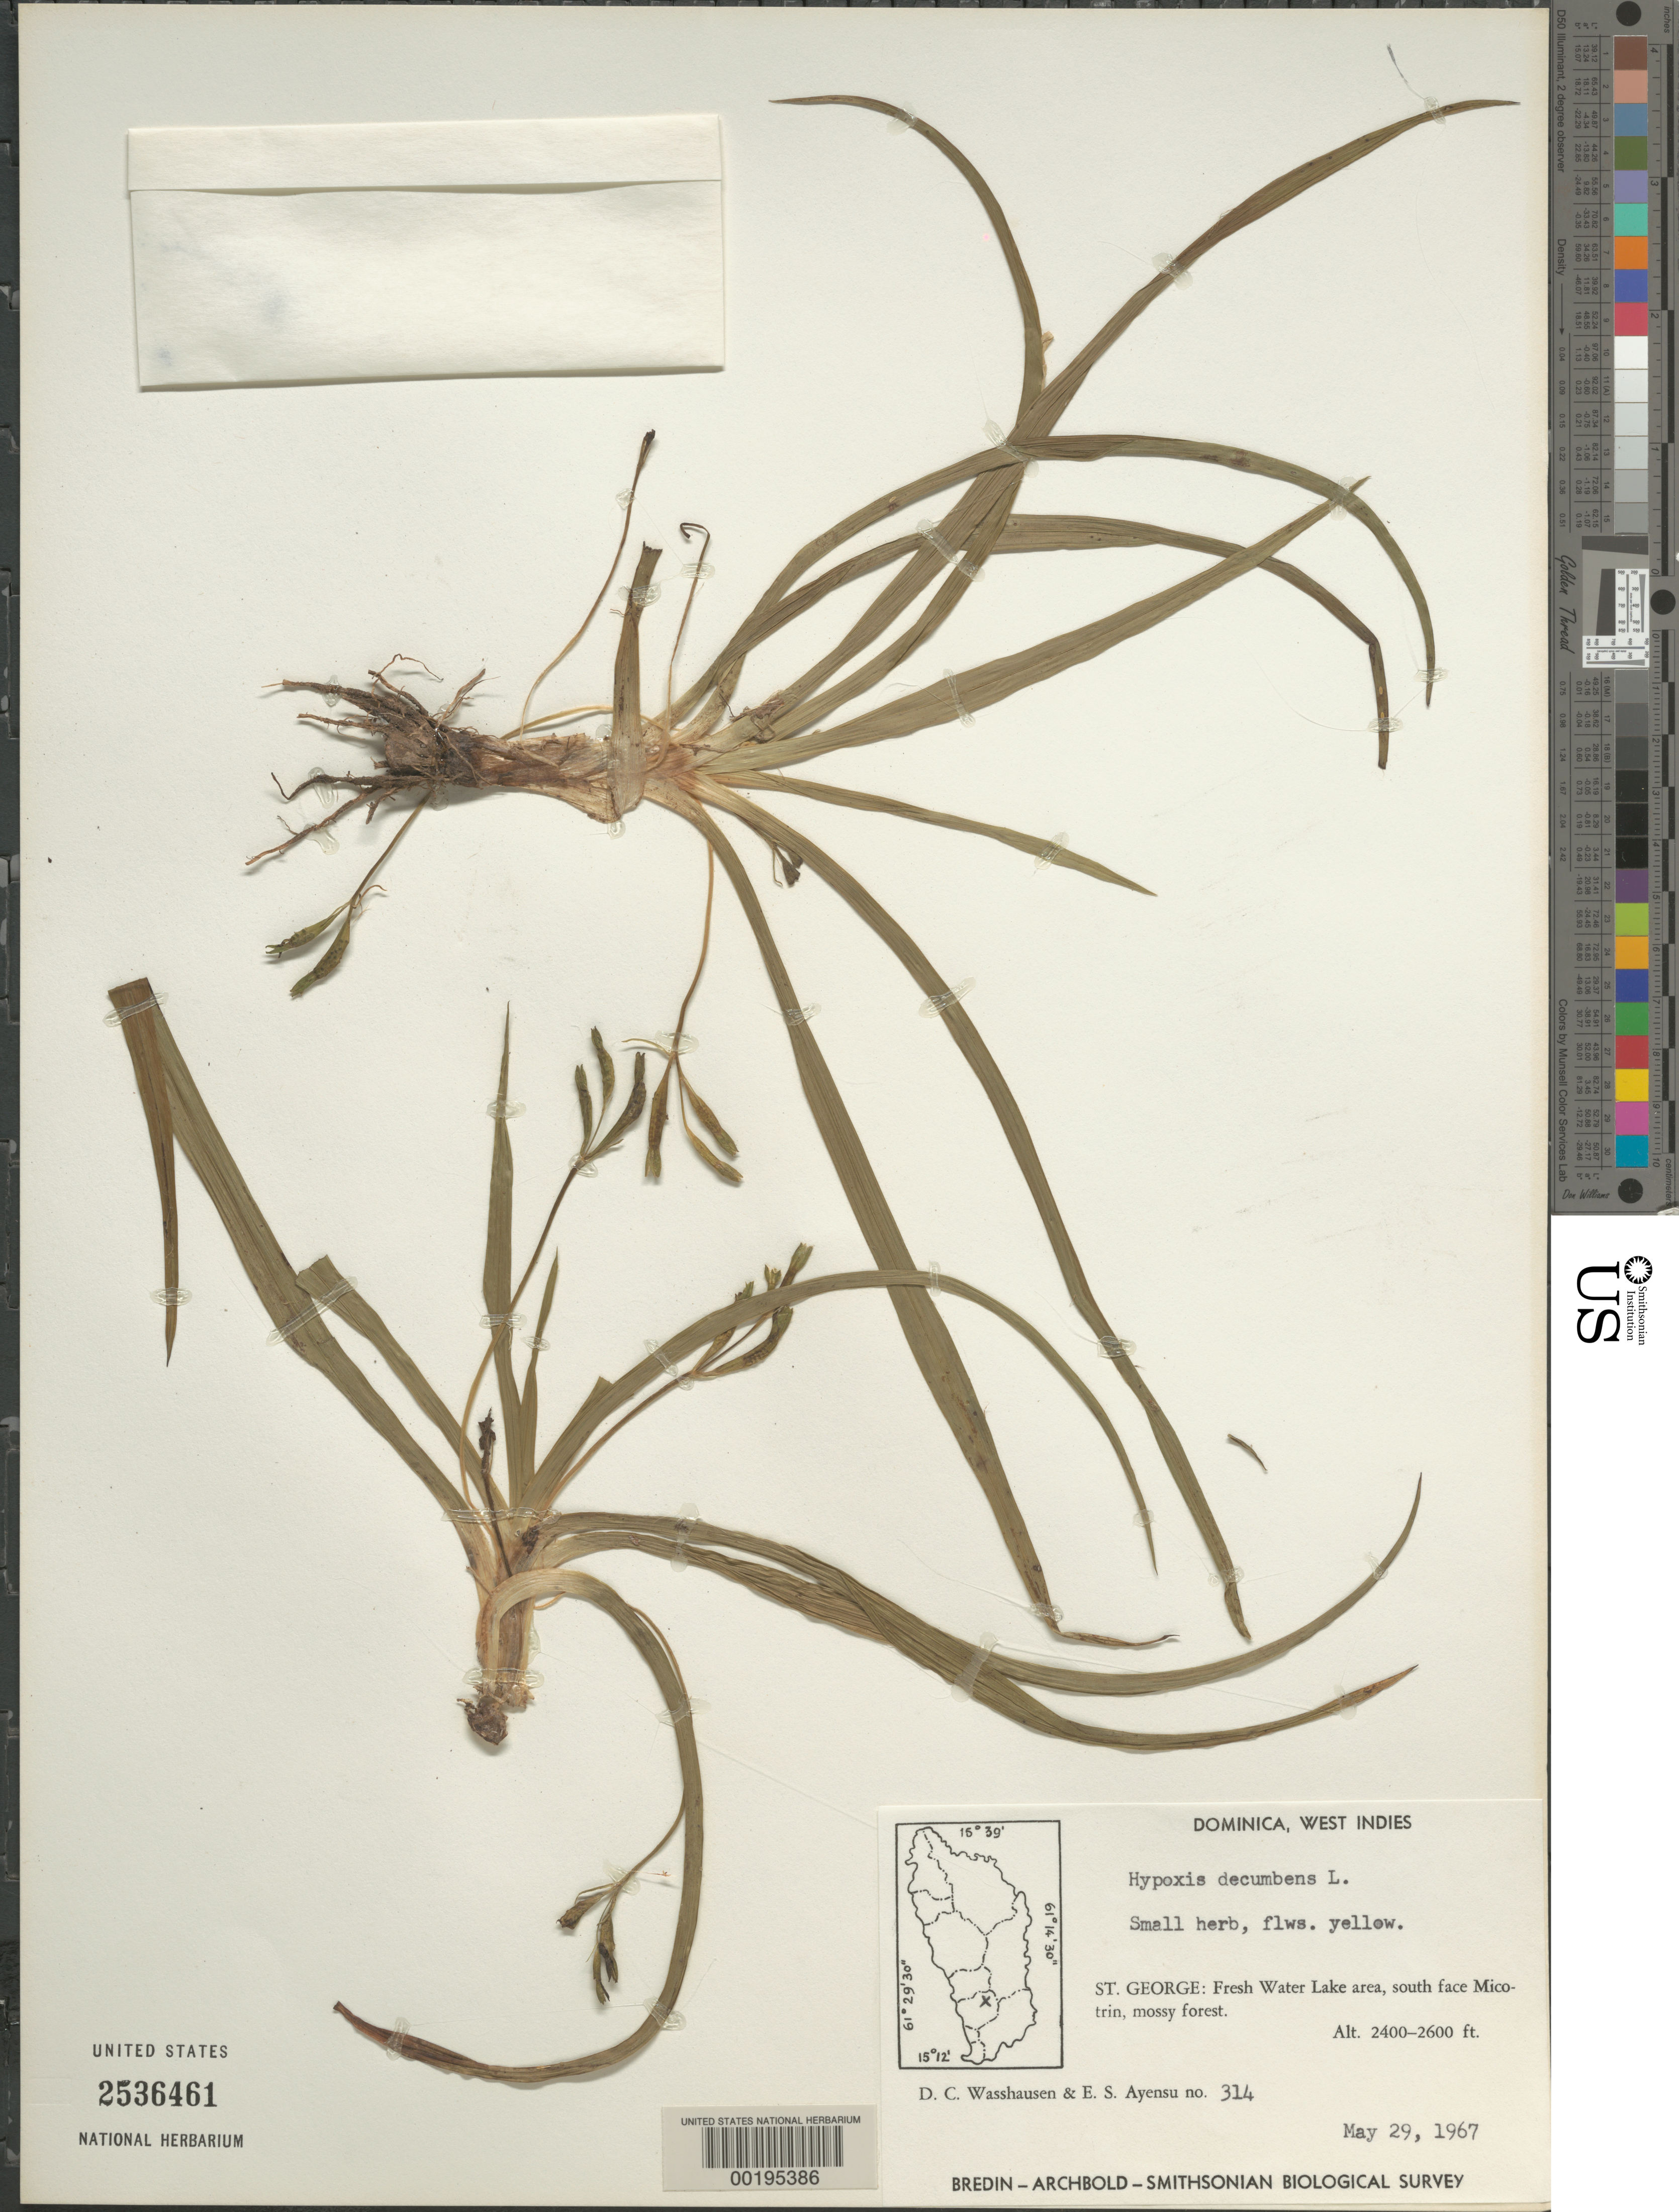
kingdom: Plantae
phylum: Tracheophyta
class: Liliopsida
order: Asparagales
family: Hypoxidaceae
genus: Hypoxis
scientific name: Hypoxis decumbens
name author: L.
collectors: D. C. Wasshausen & E. S. Ayensu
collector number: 314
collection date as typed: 29 May 1967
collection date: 1967-05-29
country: Dominica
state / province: St. George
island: Dominica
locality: Fresh water lake area, s face micotrin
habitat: Mossy forest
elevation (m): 732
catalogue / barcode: US 2536461